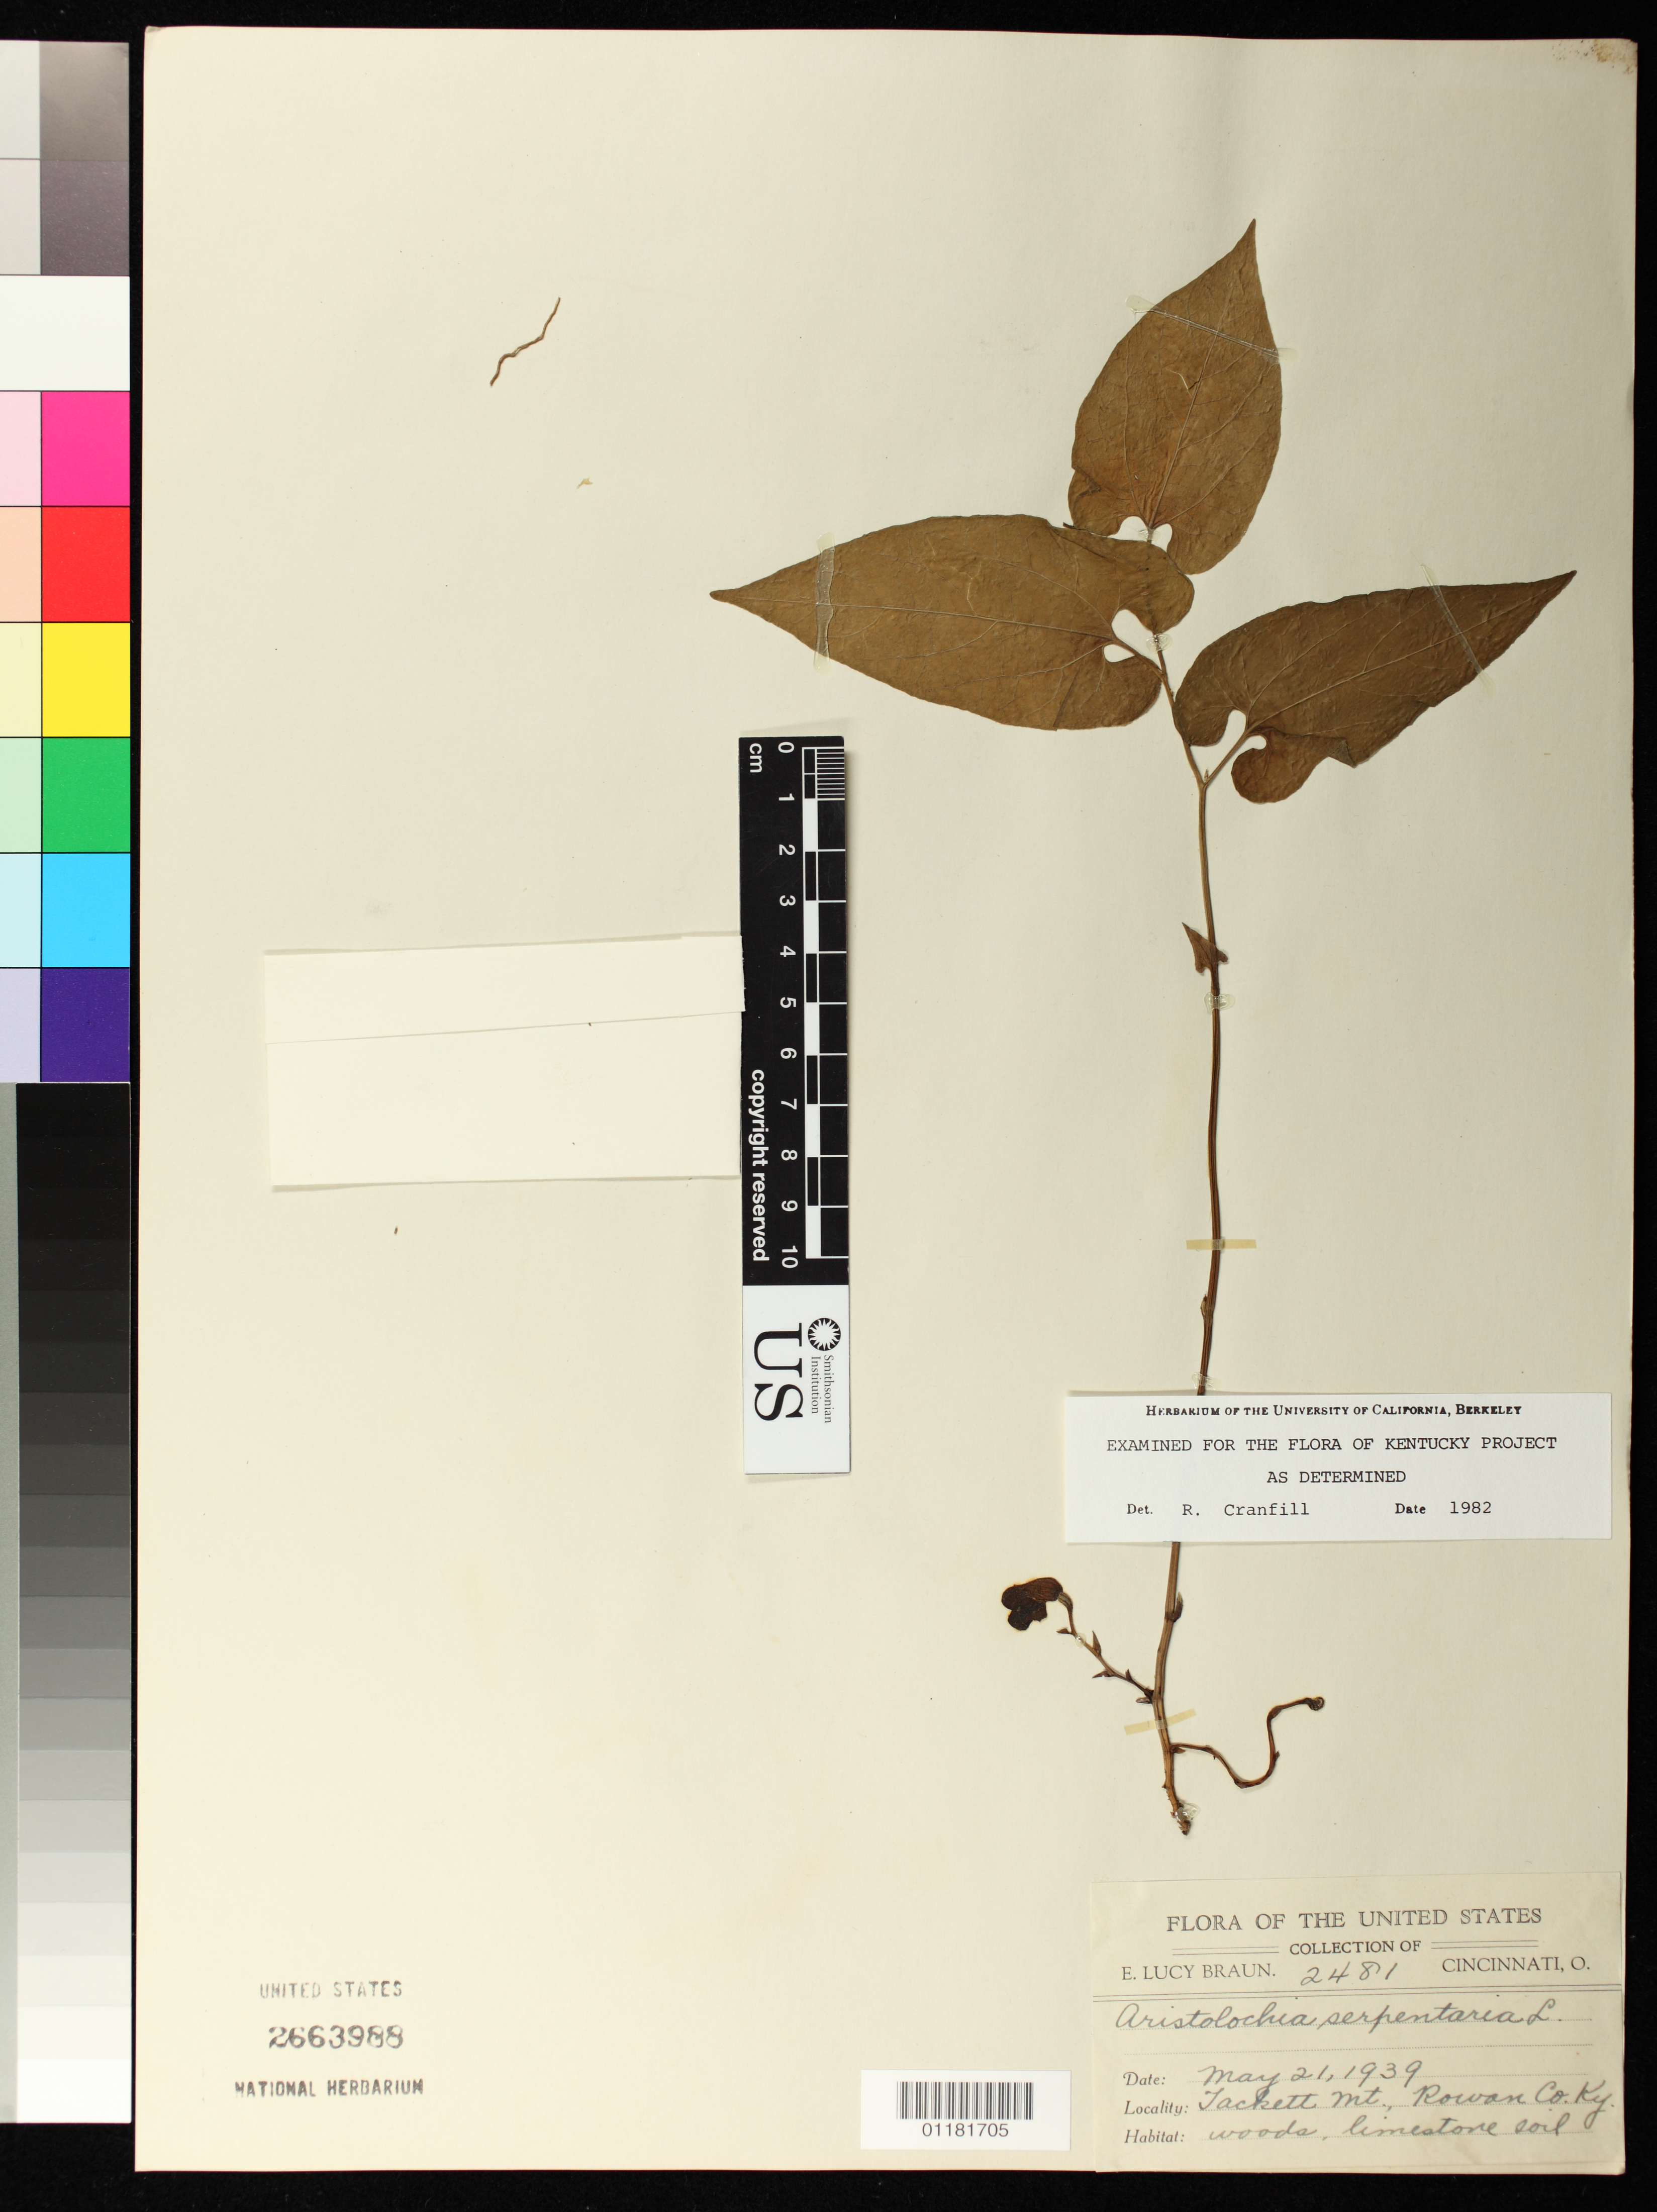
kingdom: Plantae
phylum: Tracheophyta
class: Magnoliopsida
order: Piperales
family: Aristolochiaceae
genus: Aristolochia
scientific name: Aristolochia serpentaria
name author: L.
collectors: E. L. Braun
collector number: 2481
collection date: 1939-05-21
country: United States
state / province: Kentucky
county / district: Rowan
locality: Tackett Mountain, Rowan County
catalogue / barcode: US 2663988